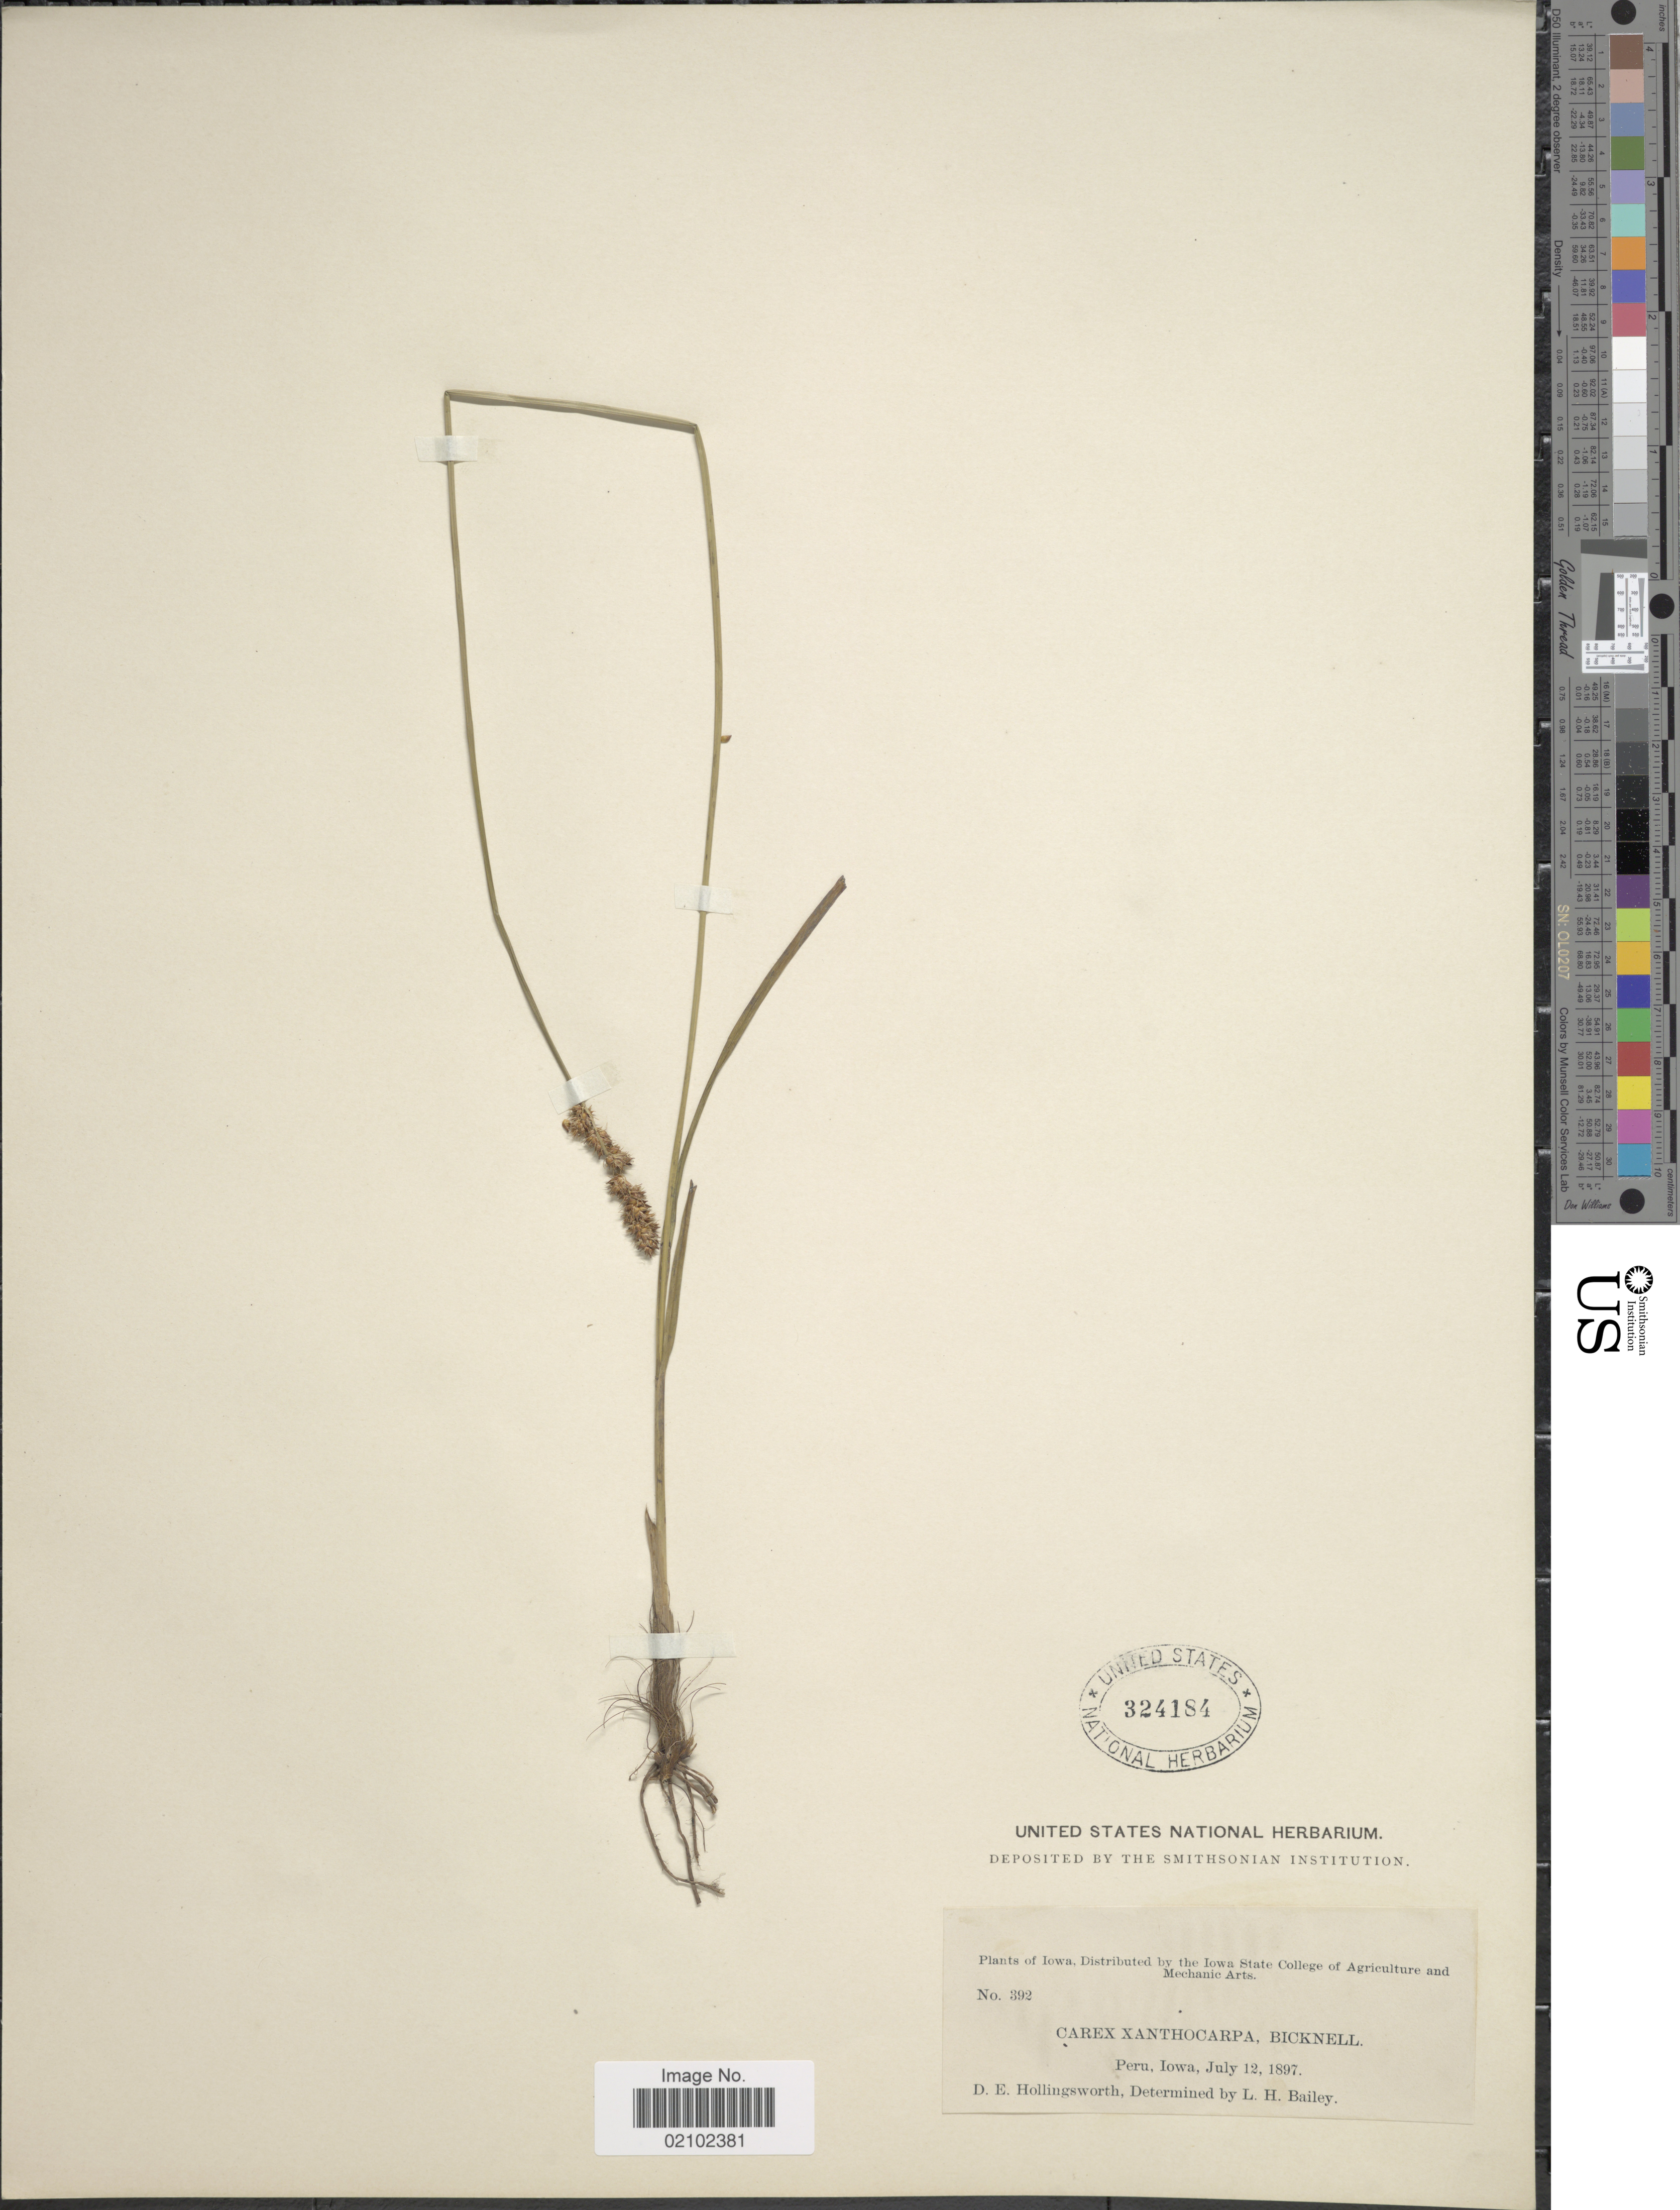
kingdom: Plantae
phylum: Tracheophyta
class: Liliopsida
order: Poales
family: Cyperaceae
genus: Carex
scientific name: Carex annectens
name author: (E.P. Bicknell) E.P. Bicknell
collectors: D. Hollingsworth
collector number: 392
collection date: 1897-07-12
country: United States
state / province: Iowa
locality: Peru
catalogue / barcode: US 324184